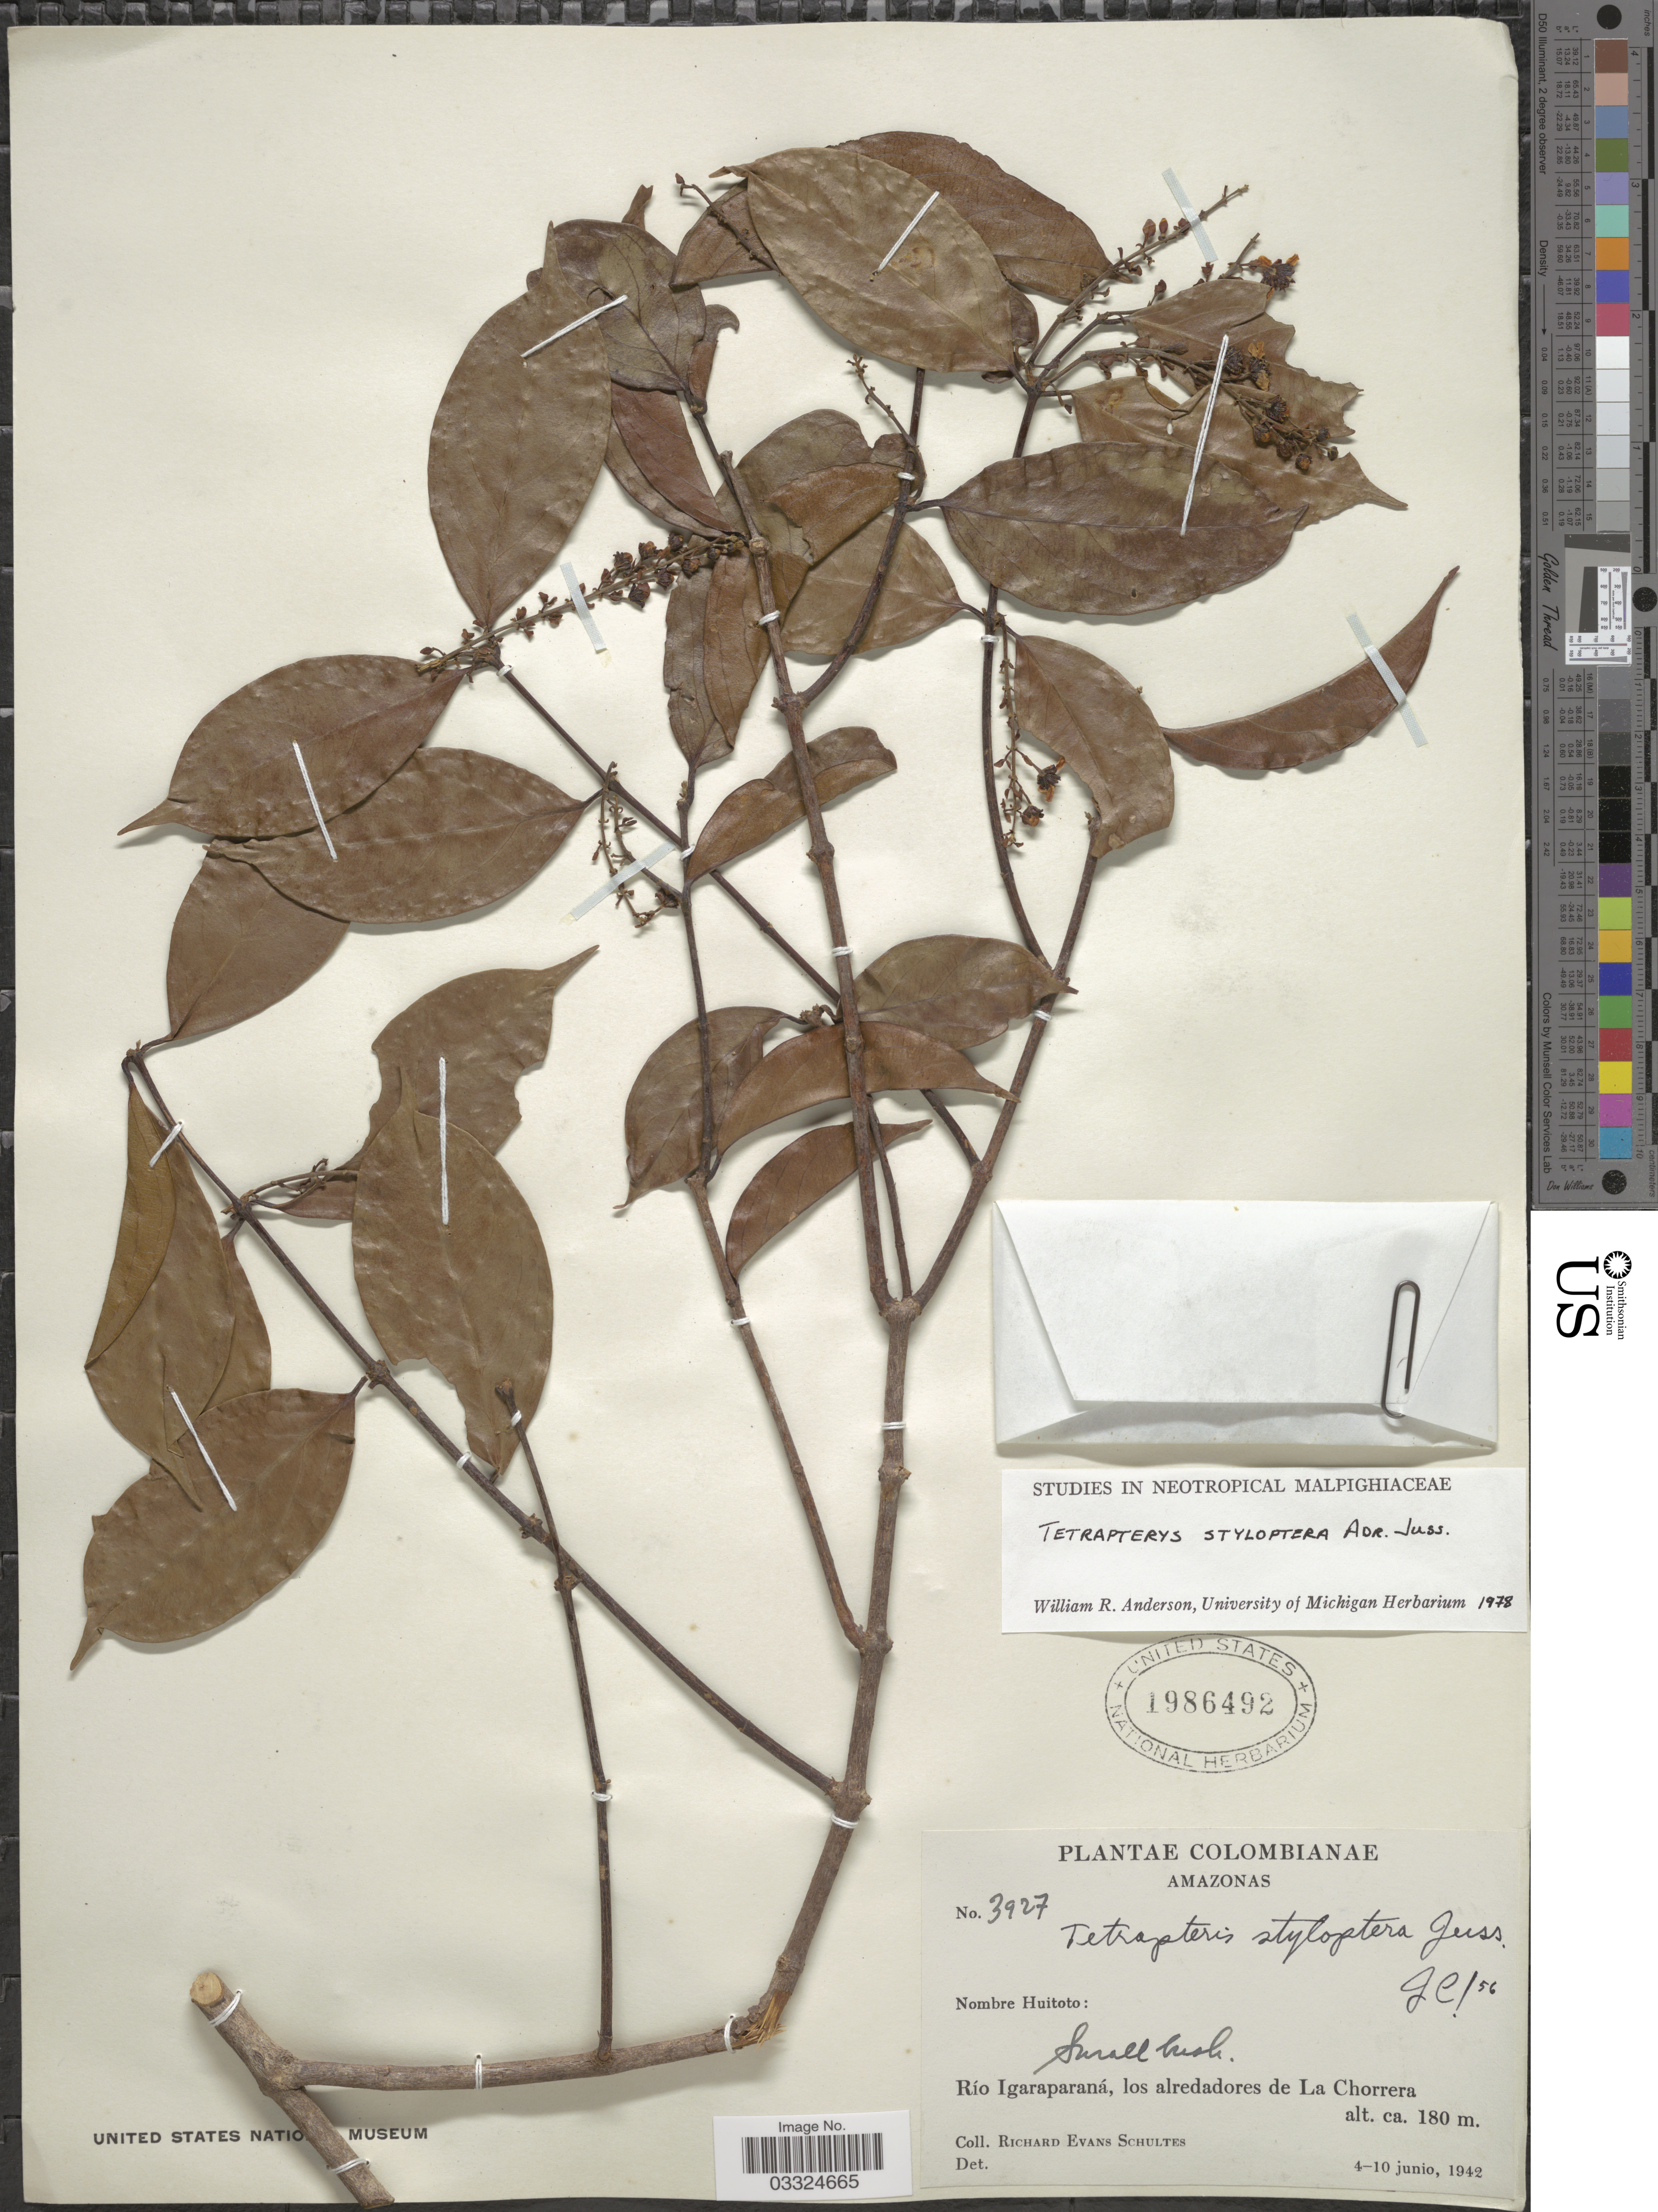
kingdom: Plantae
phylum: Tracheophyta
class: Magnoliopsida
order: Malpighiales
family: Malpighiaceae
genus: Glicophyllum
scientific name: Glicophyllum stylopterum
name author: (A. Juss.) R.F. Almeida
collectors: R. E. Schultes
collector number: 3927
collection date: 1942-06-04/1942-06-10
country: Colombia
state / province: Amazônas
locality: Río Igaraparaná, los alredadores de La Chorrera.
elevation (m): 180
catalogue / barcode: US 1986492